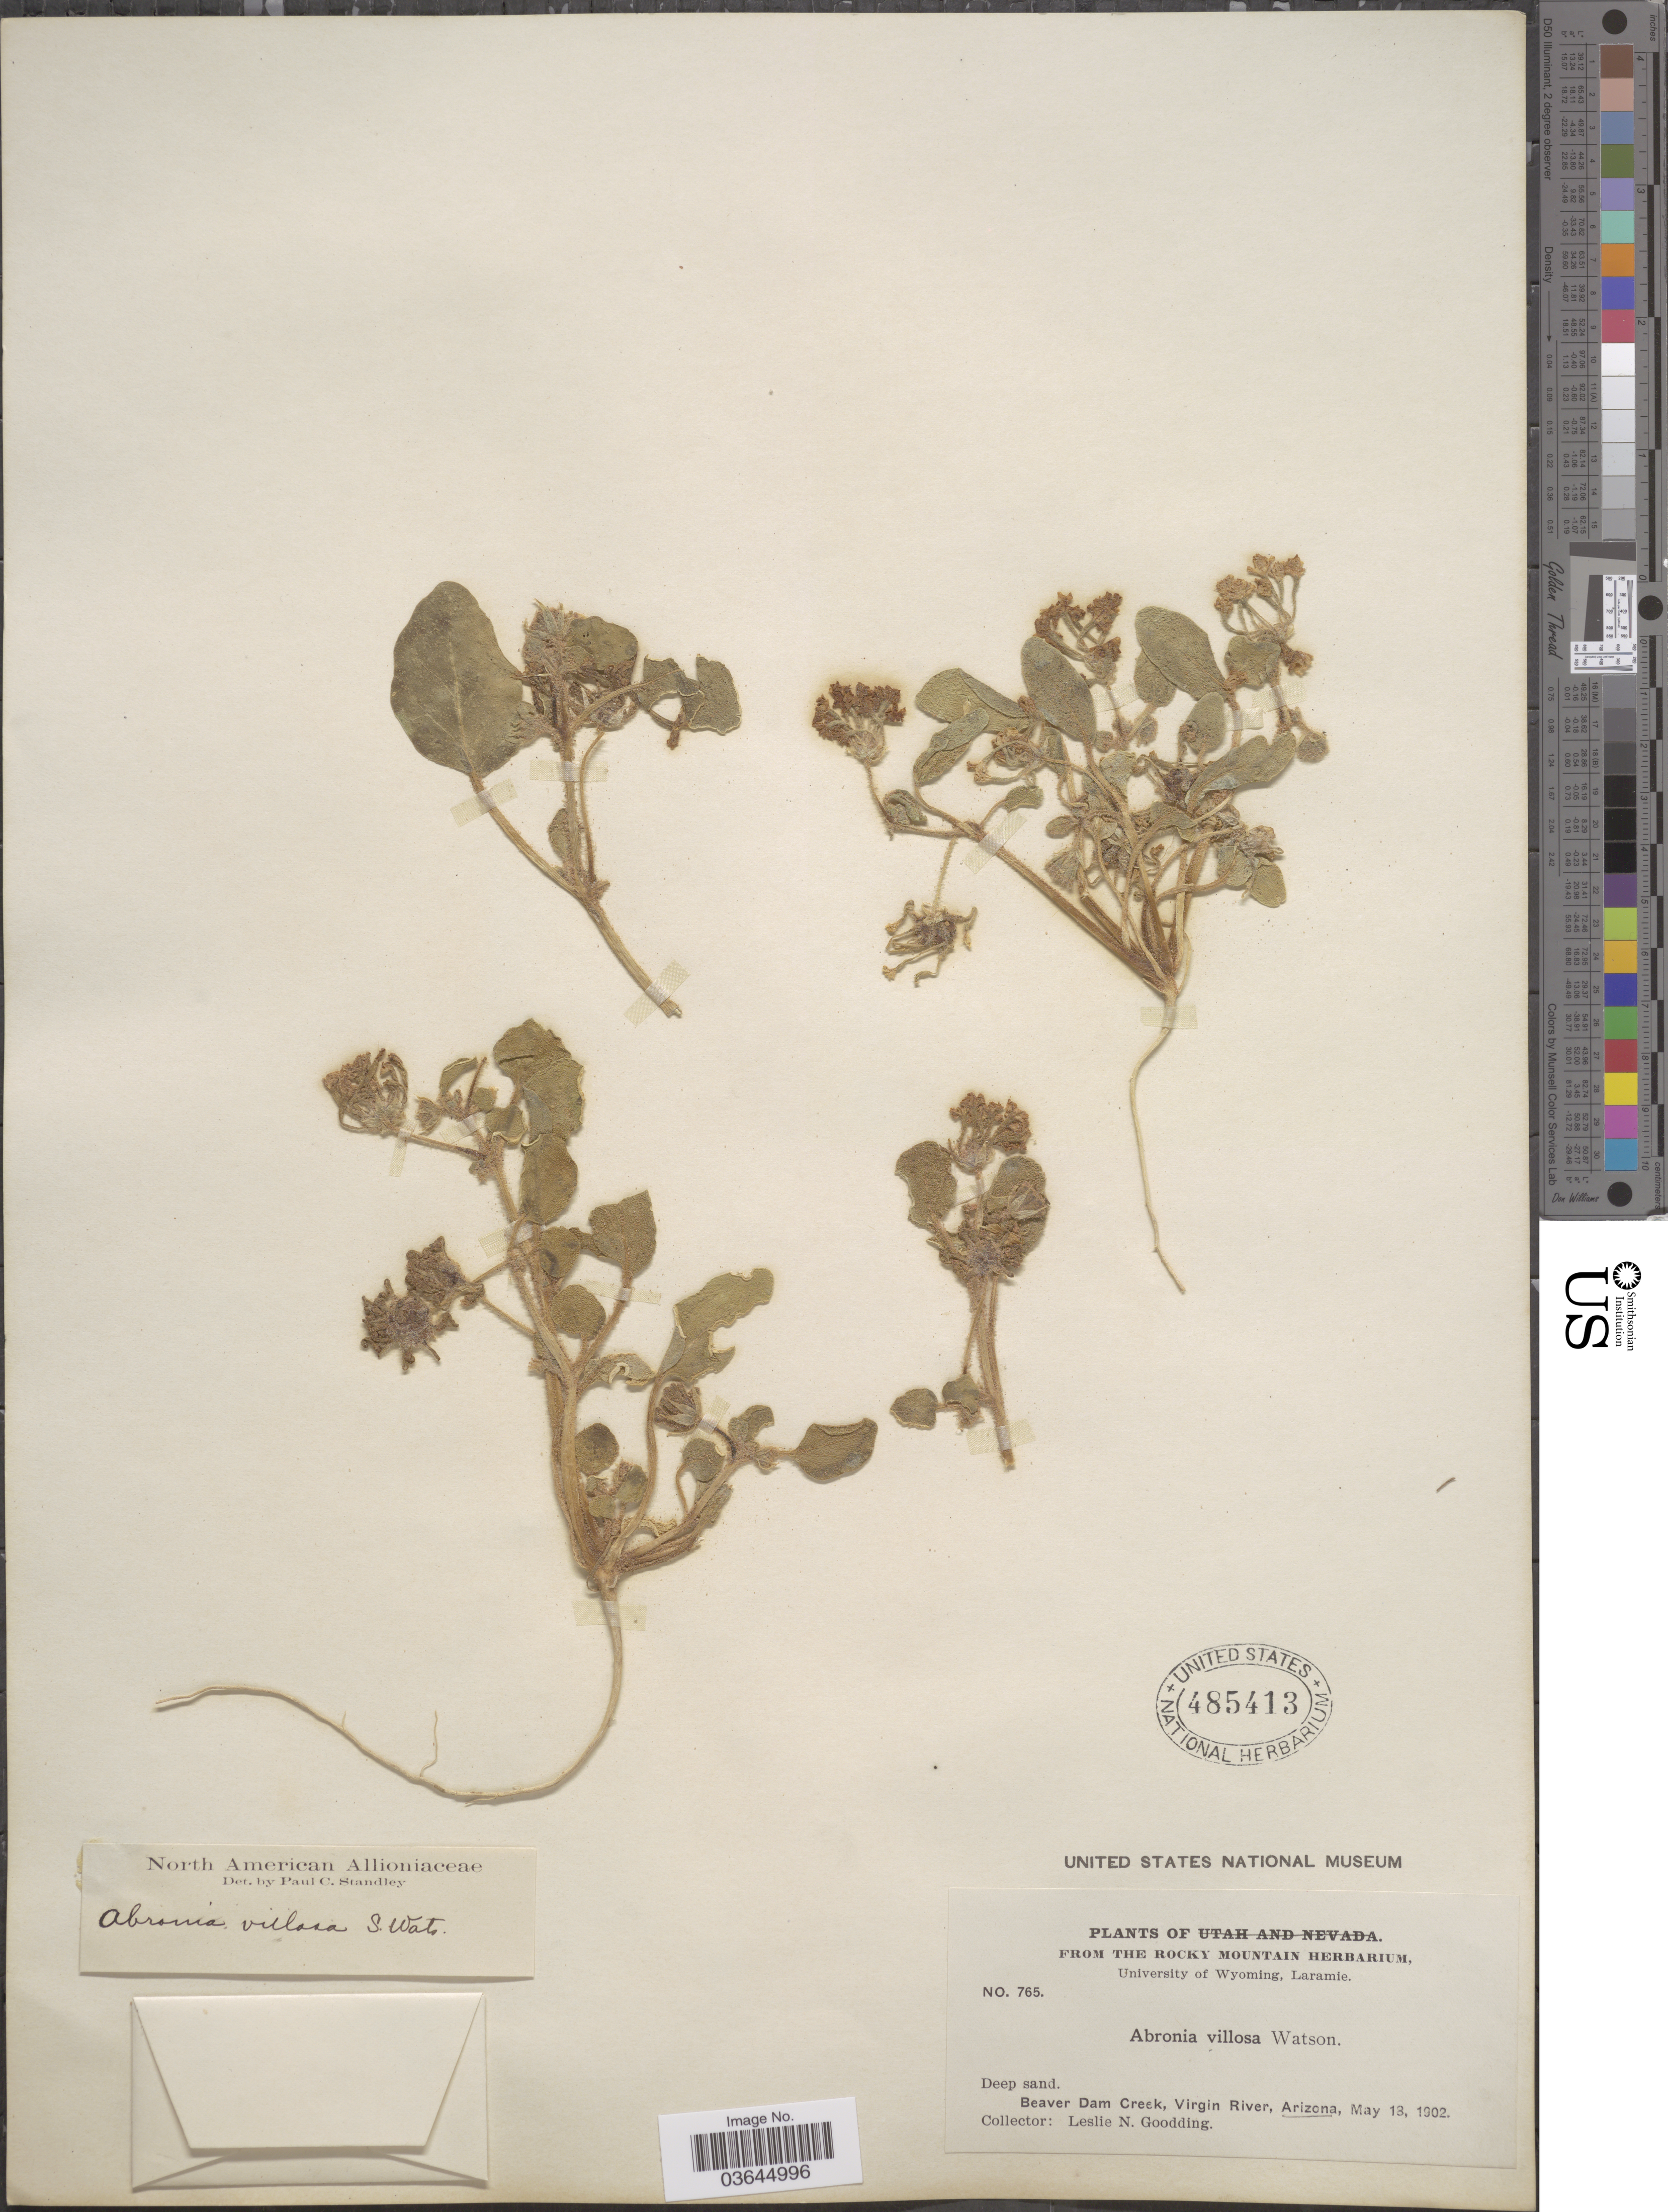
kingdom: Plantae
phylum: Tracheophyta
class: Magnoliopsida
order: Caryophyllales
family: Nyctaginaceae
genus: Abronia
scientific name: Abronia villosa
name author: S. Watson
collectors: L. N. Goodding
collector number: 765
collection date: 1902-05-18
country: United States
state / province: Arizona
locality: Beaver Dam Creek, Virgin River.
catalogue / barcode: US 485413